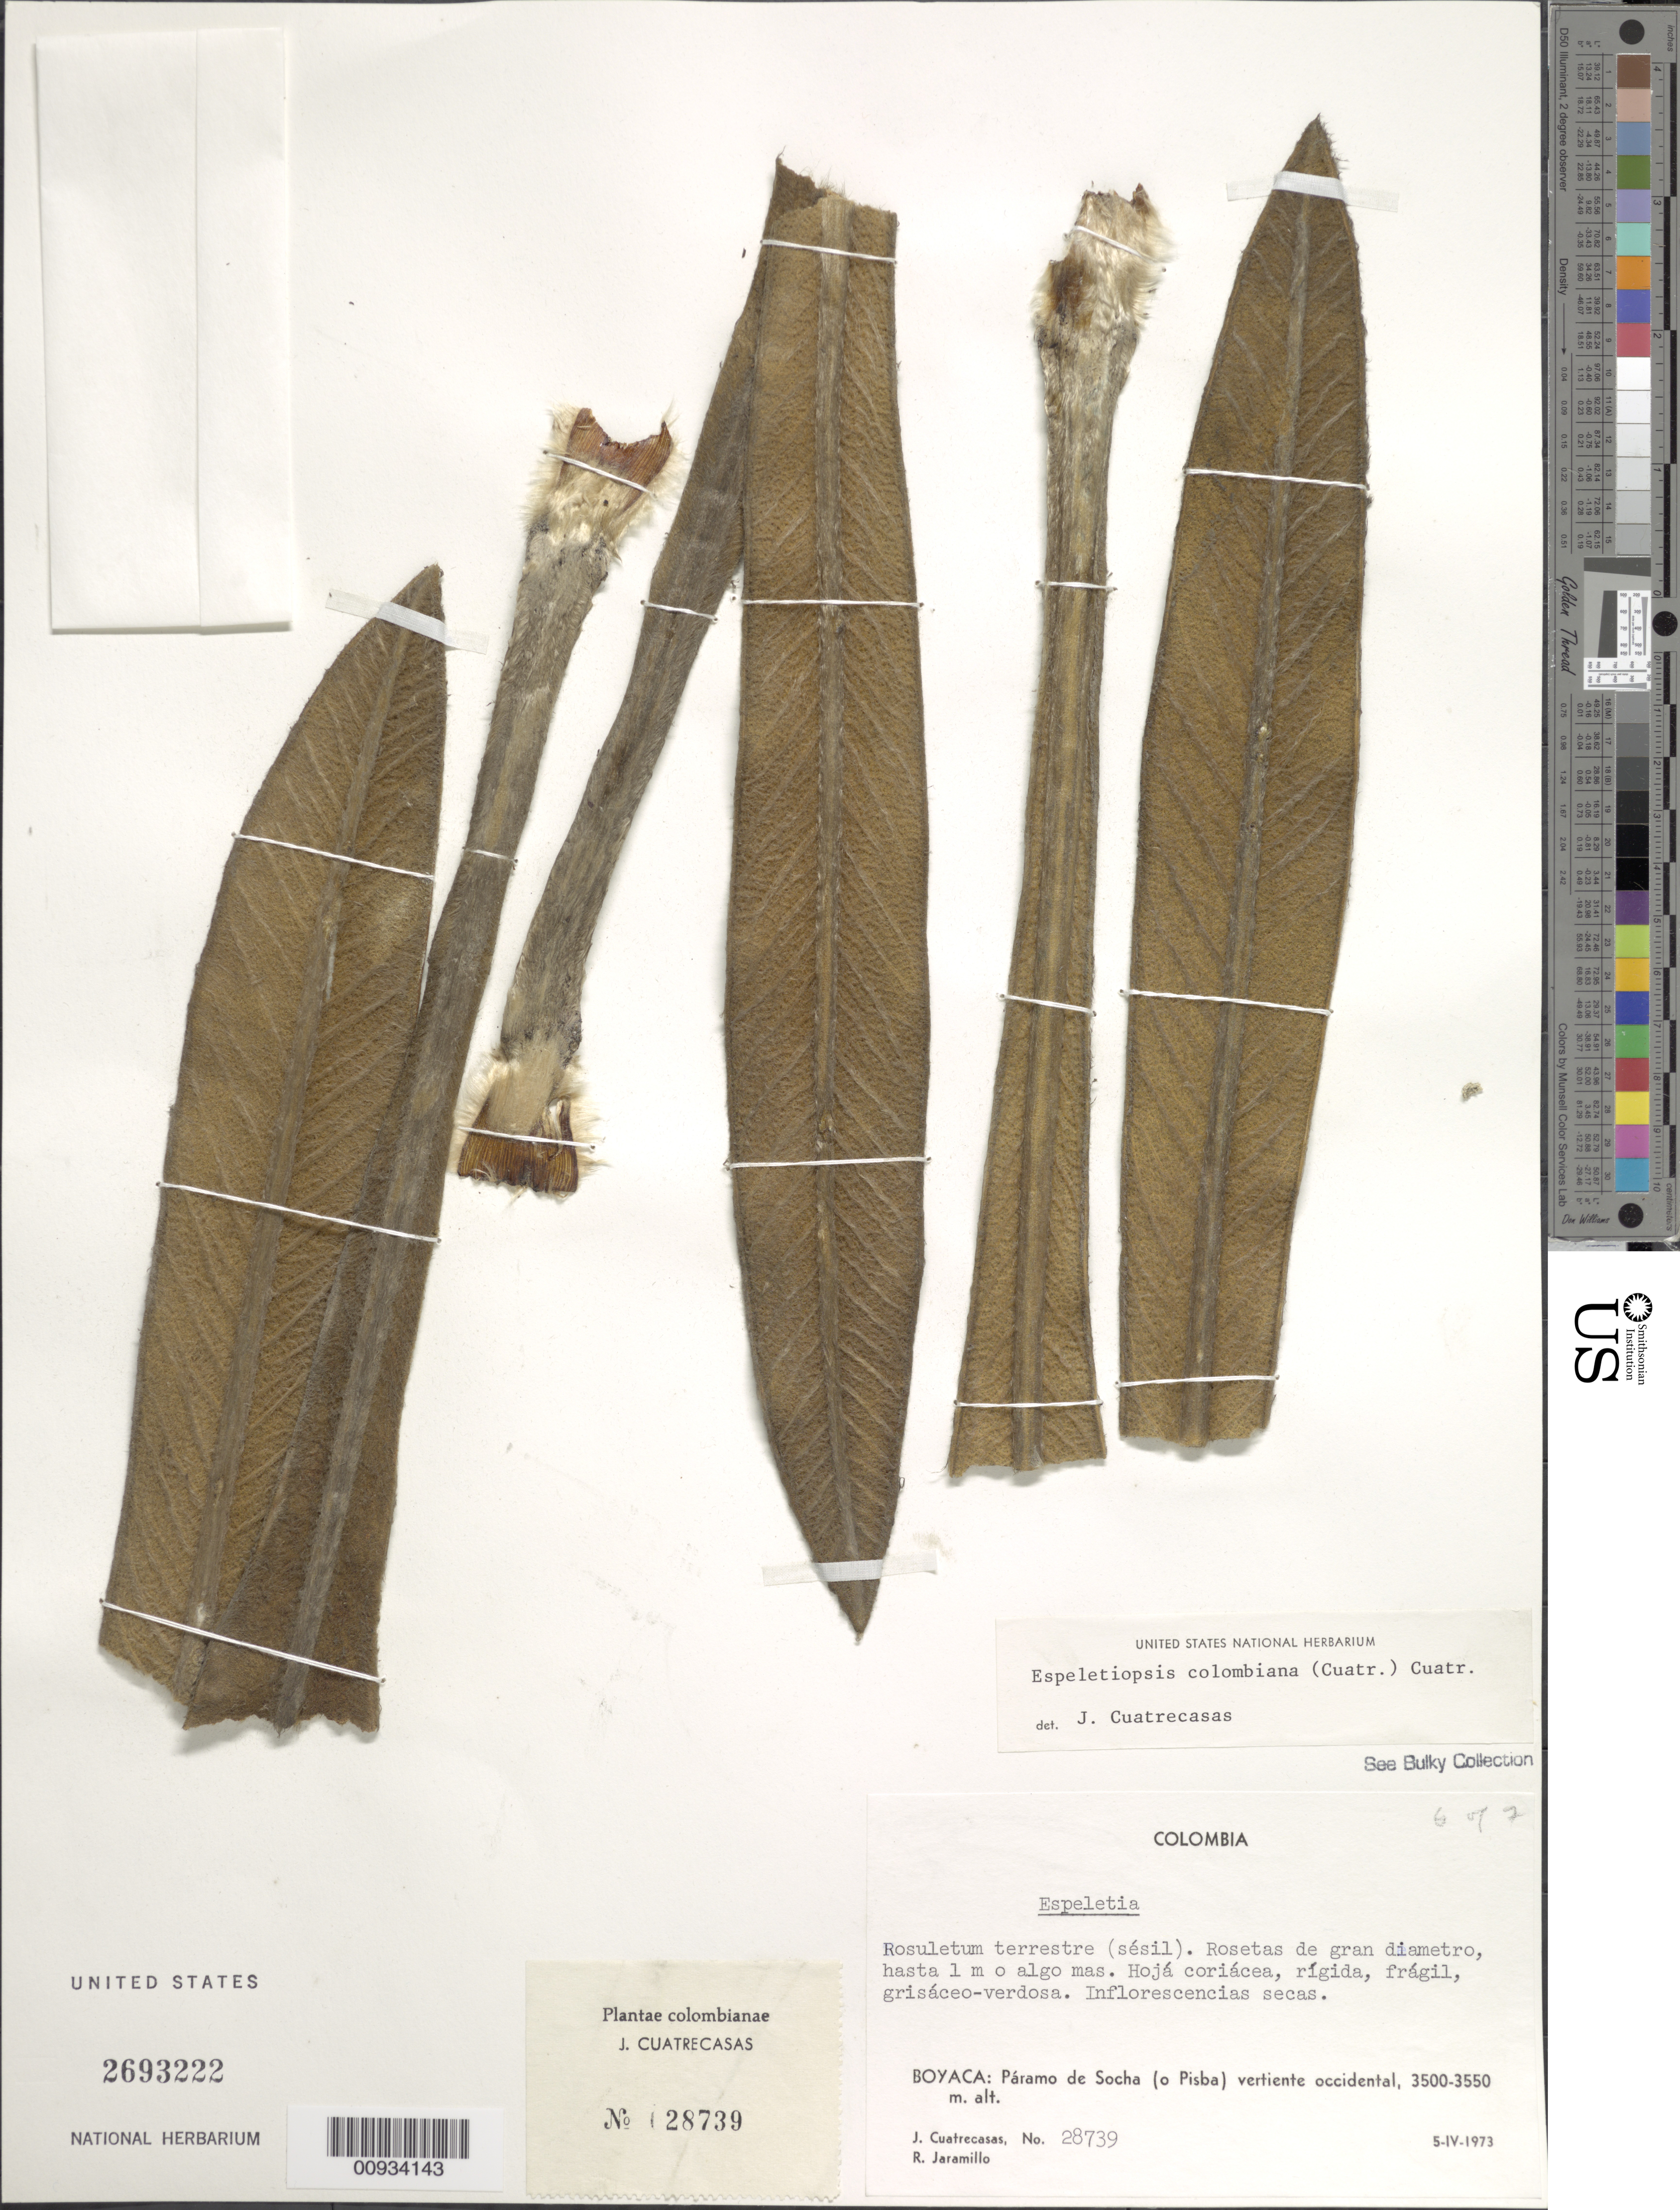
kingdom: Plantae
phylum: Tracheophyta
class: Magnoliopsida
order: Asterales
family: Asteraceae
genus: Espeletiopsis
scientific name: Espeletiopsis colombiana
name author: (Cuatrec.) Cuatrec.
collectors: J. Cuatrecasas & R. Jaramillo M.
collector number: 28739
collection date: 1973-04-05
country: Colombia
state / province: Boyacá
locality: Páramo de Socha. (P. de Pisba). Vertiente occidental.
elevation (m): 3500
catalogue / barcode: US 2693222